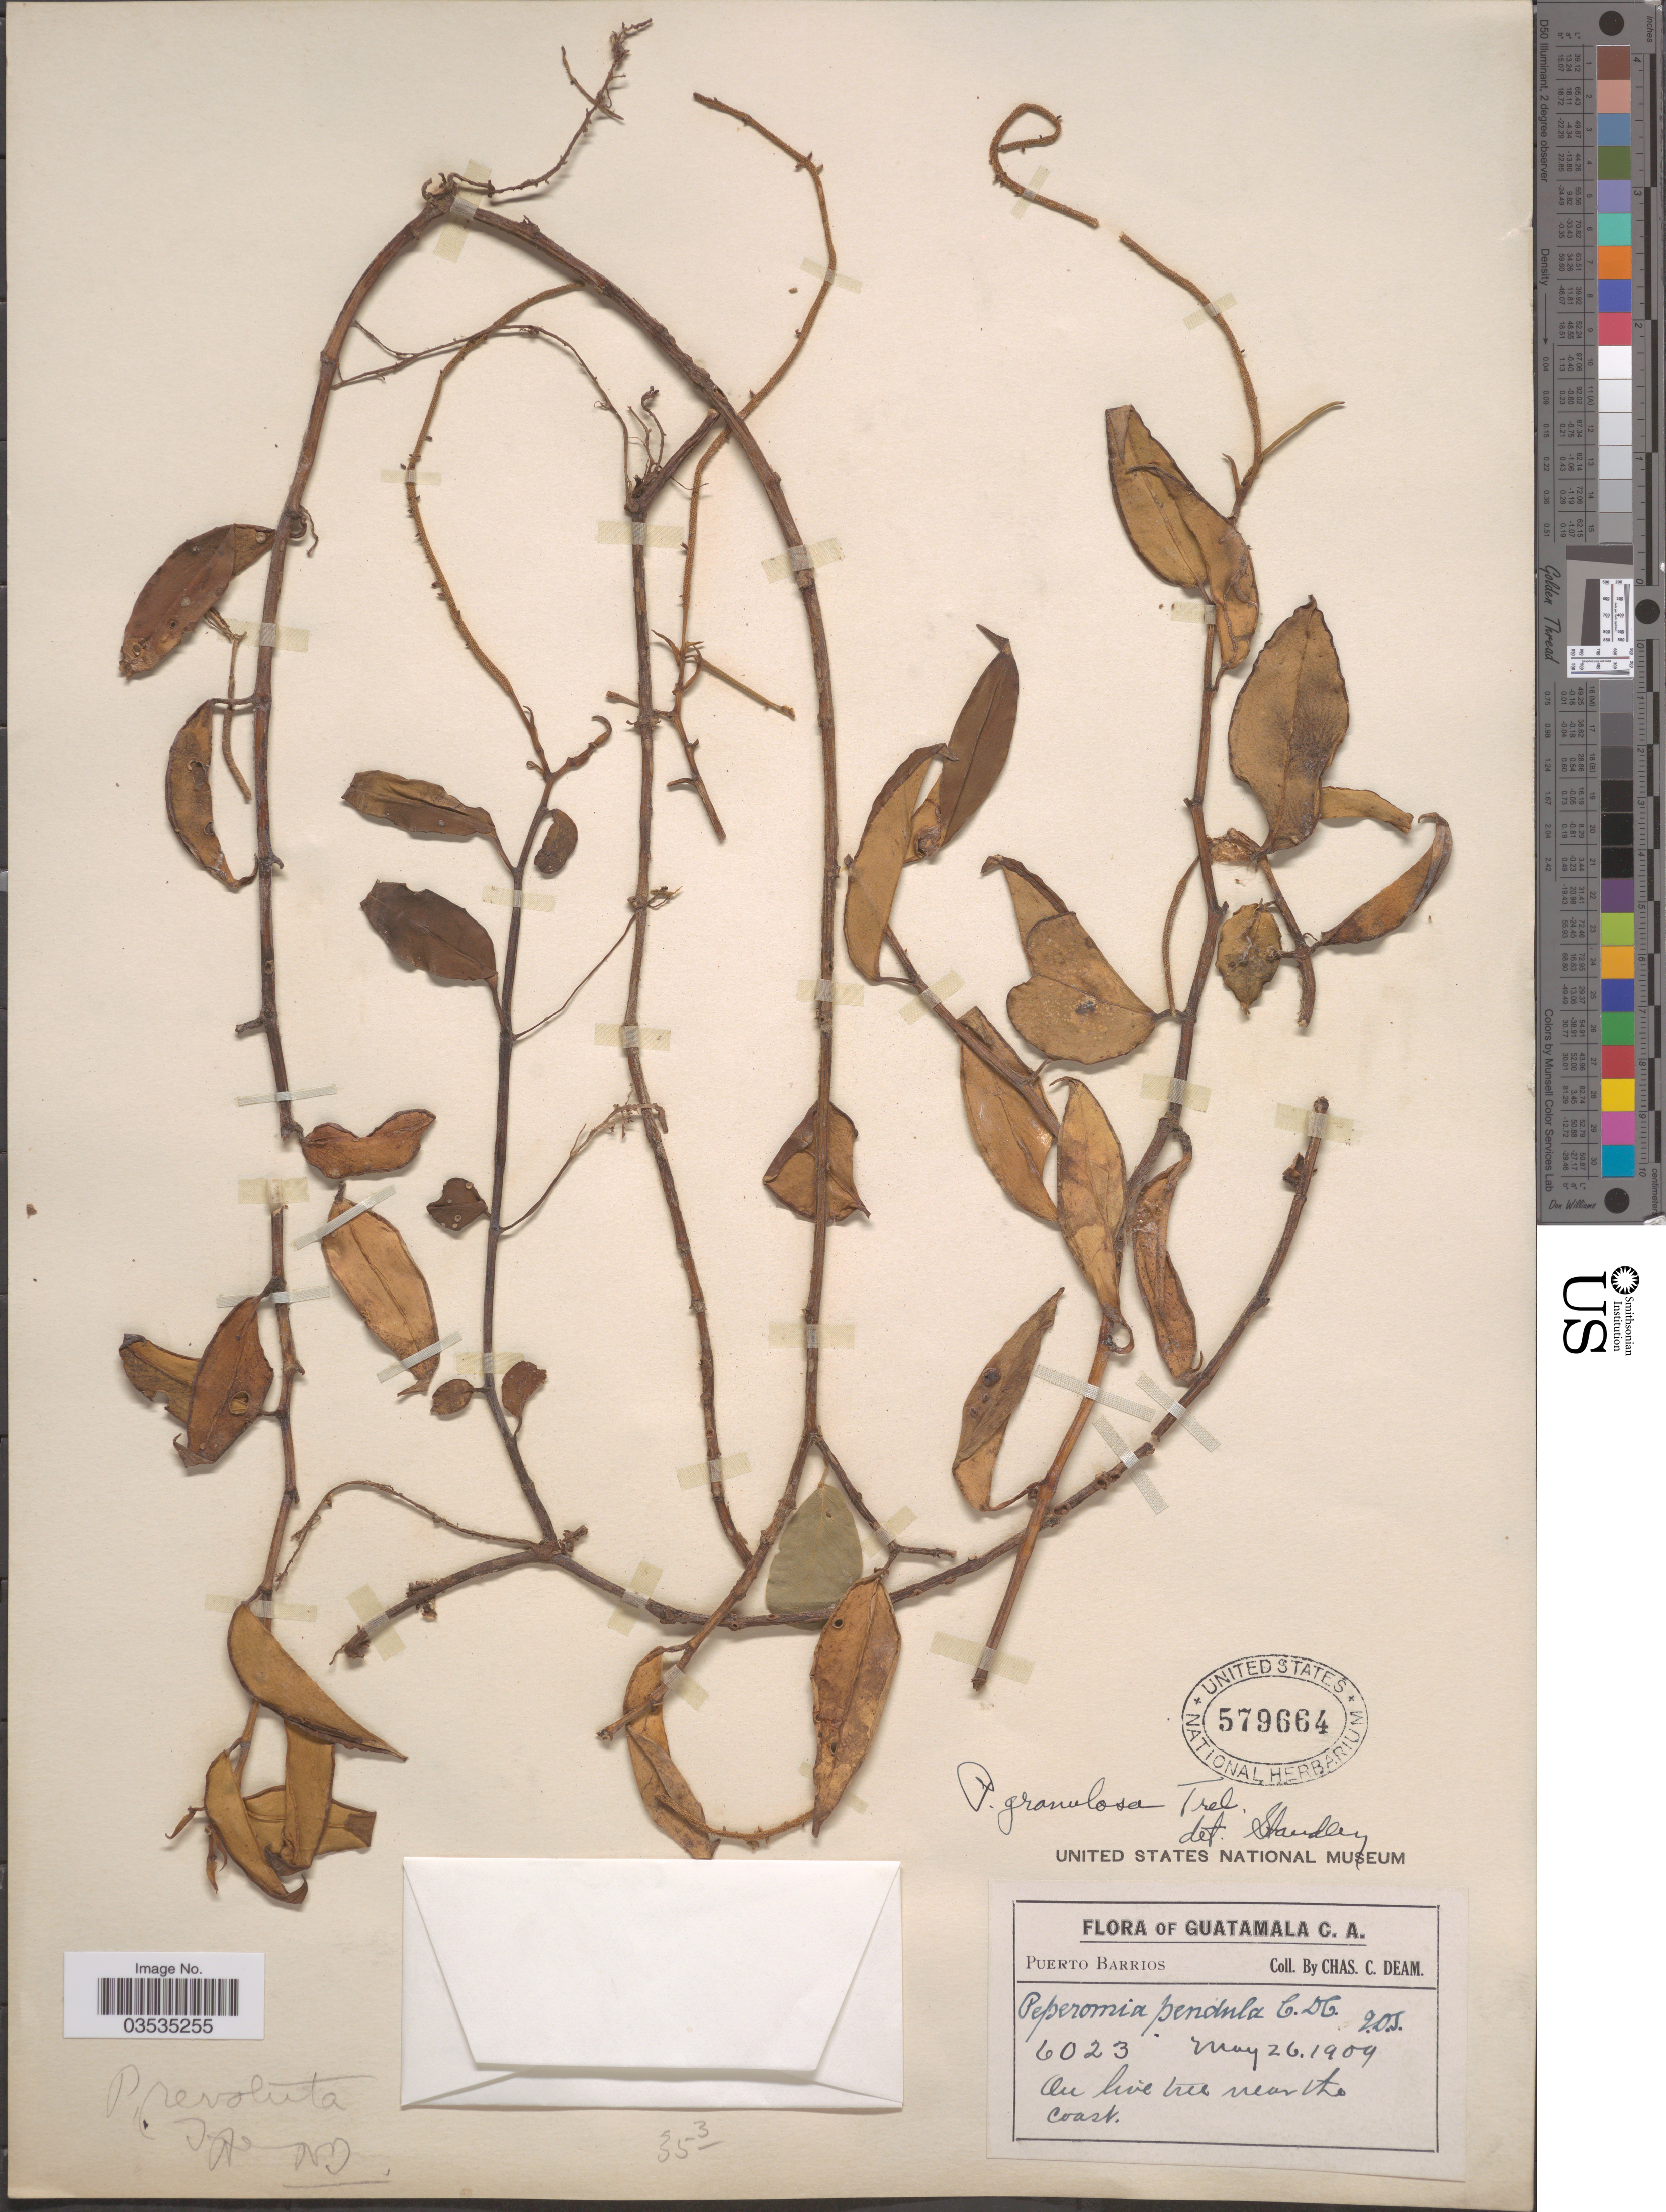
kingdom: Plantae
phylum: Tracheophyta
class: Magnoliopsida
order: Piperales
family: Piperaceae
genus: Peperomia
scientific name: Peperomia granulosa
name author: Trel.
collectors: C. C. Deam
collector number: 6023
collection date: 1909-05-26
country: Guatemala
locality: Puerto Barrios.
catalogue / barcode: US 579664